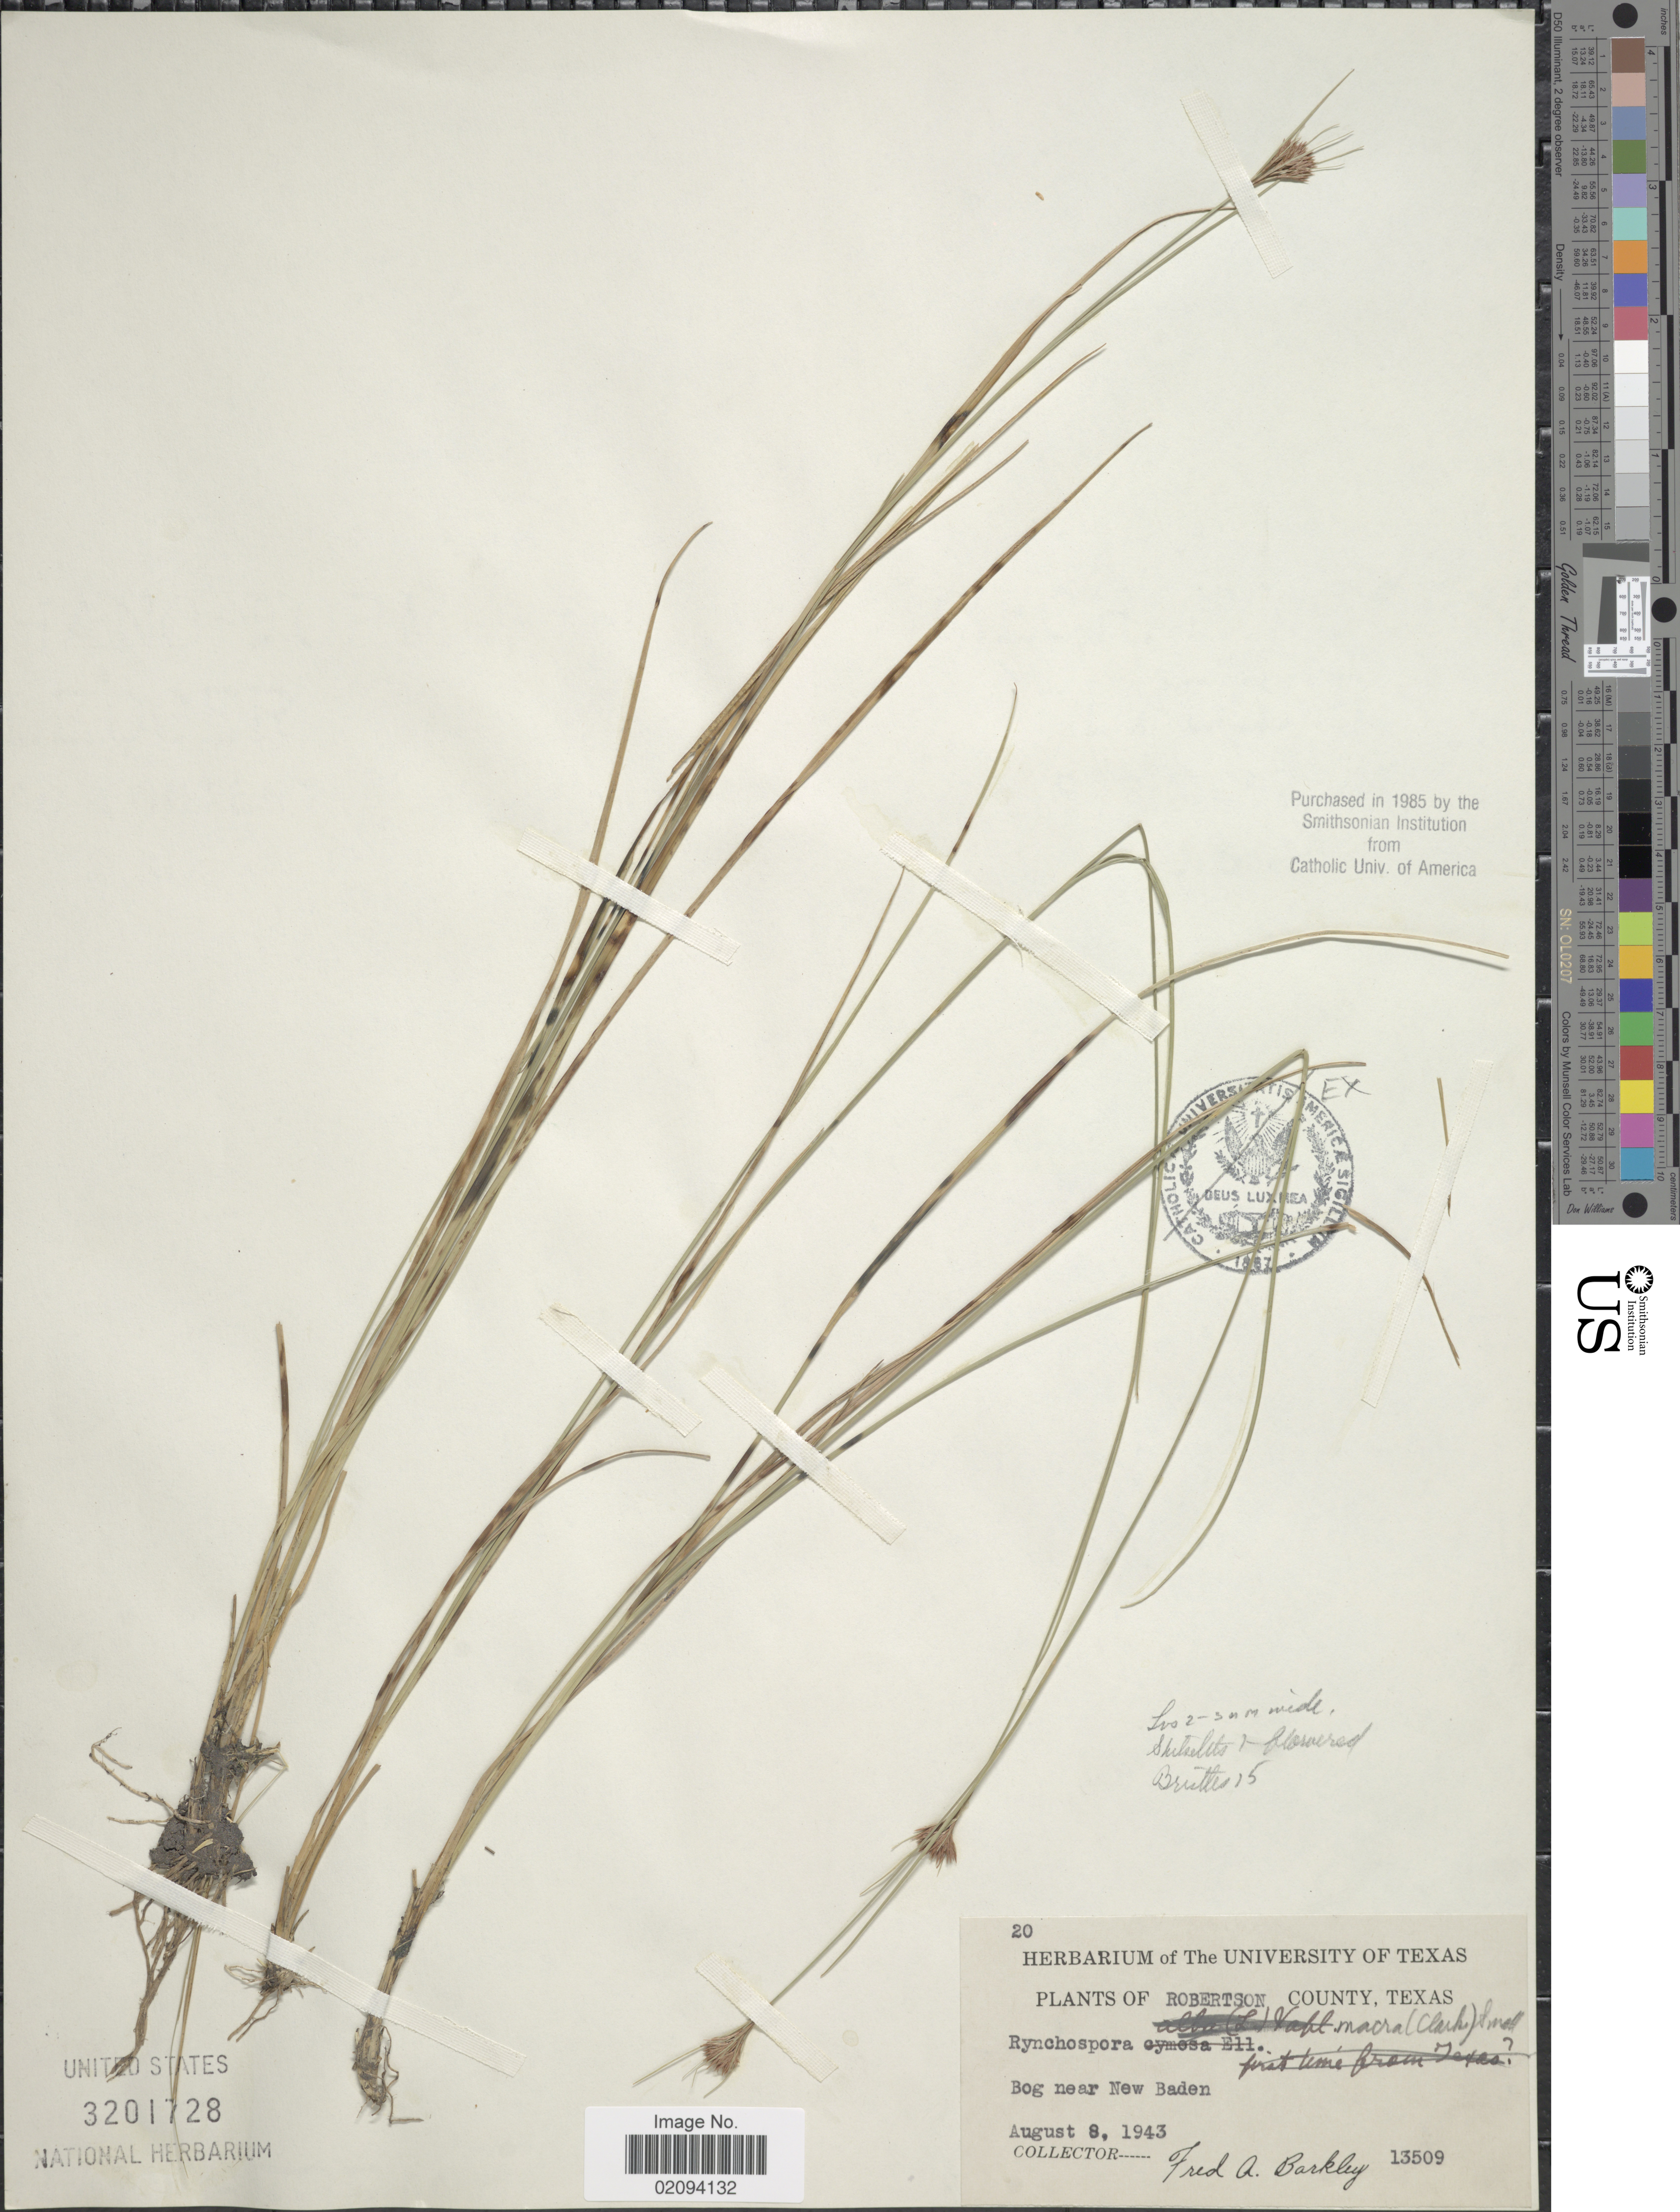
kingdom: Plantae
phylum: Tracheophyta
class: Liliopsida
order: Poales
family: Cyperaceae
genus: Rhynchospora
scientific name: Rhynchospora macra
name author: (C.B. Clarke ex Britton) Small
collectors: F. A. Barkley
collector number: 13509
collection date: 1943-08-08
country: United States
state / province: Texas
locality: Robertson County. Bog near New Baden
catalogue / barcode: US 3201728